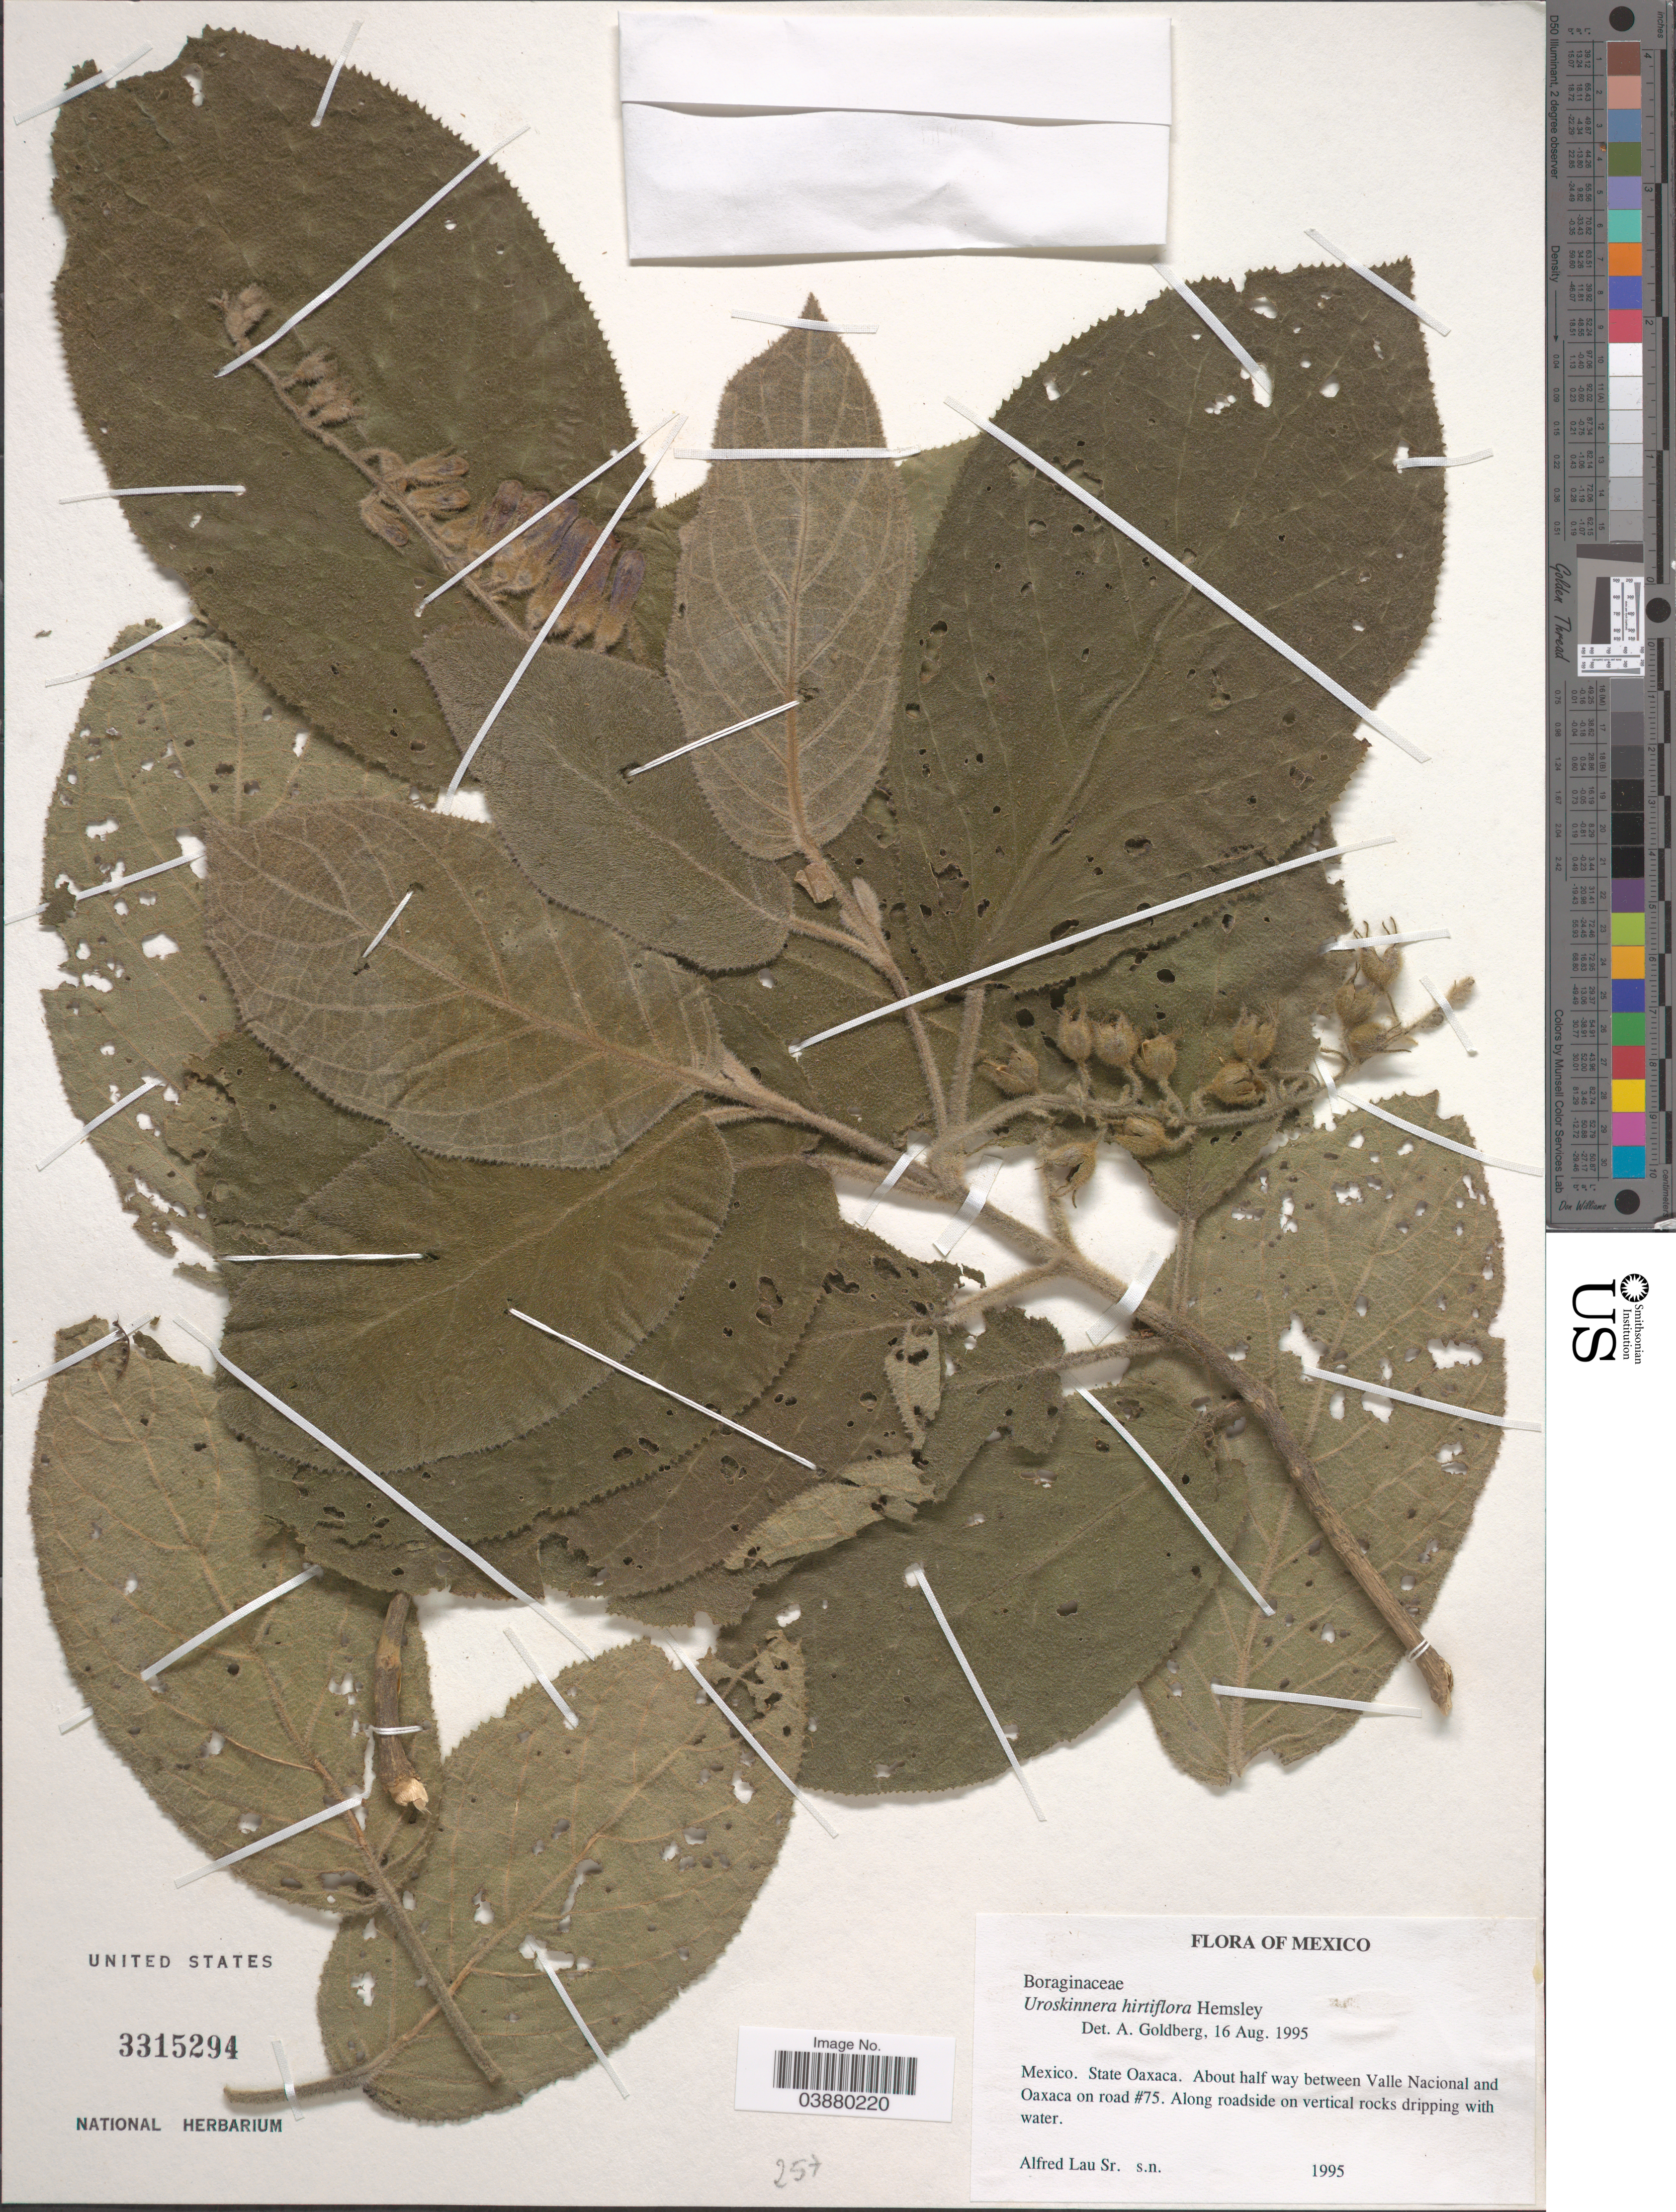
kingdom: Plantae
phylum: Tracheophyta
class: Magnoliopsida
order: Lamiales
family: Plantaginaceae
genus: Uroskinnera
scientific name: Uroskinnera hirtiflora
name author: Hemsl.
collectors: A. Lau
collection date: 1995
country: Mexico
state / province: Oaxaca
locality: About half way between Valle Nacional and Oaxaca on road #75.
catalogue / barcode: US 3315294